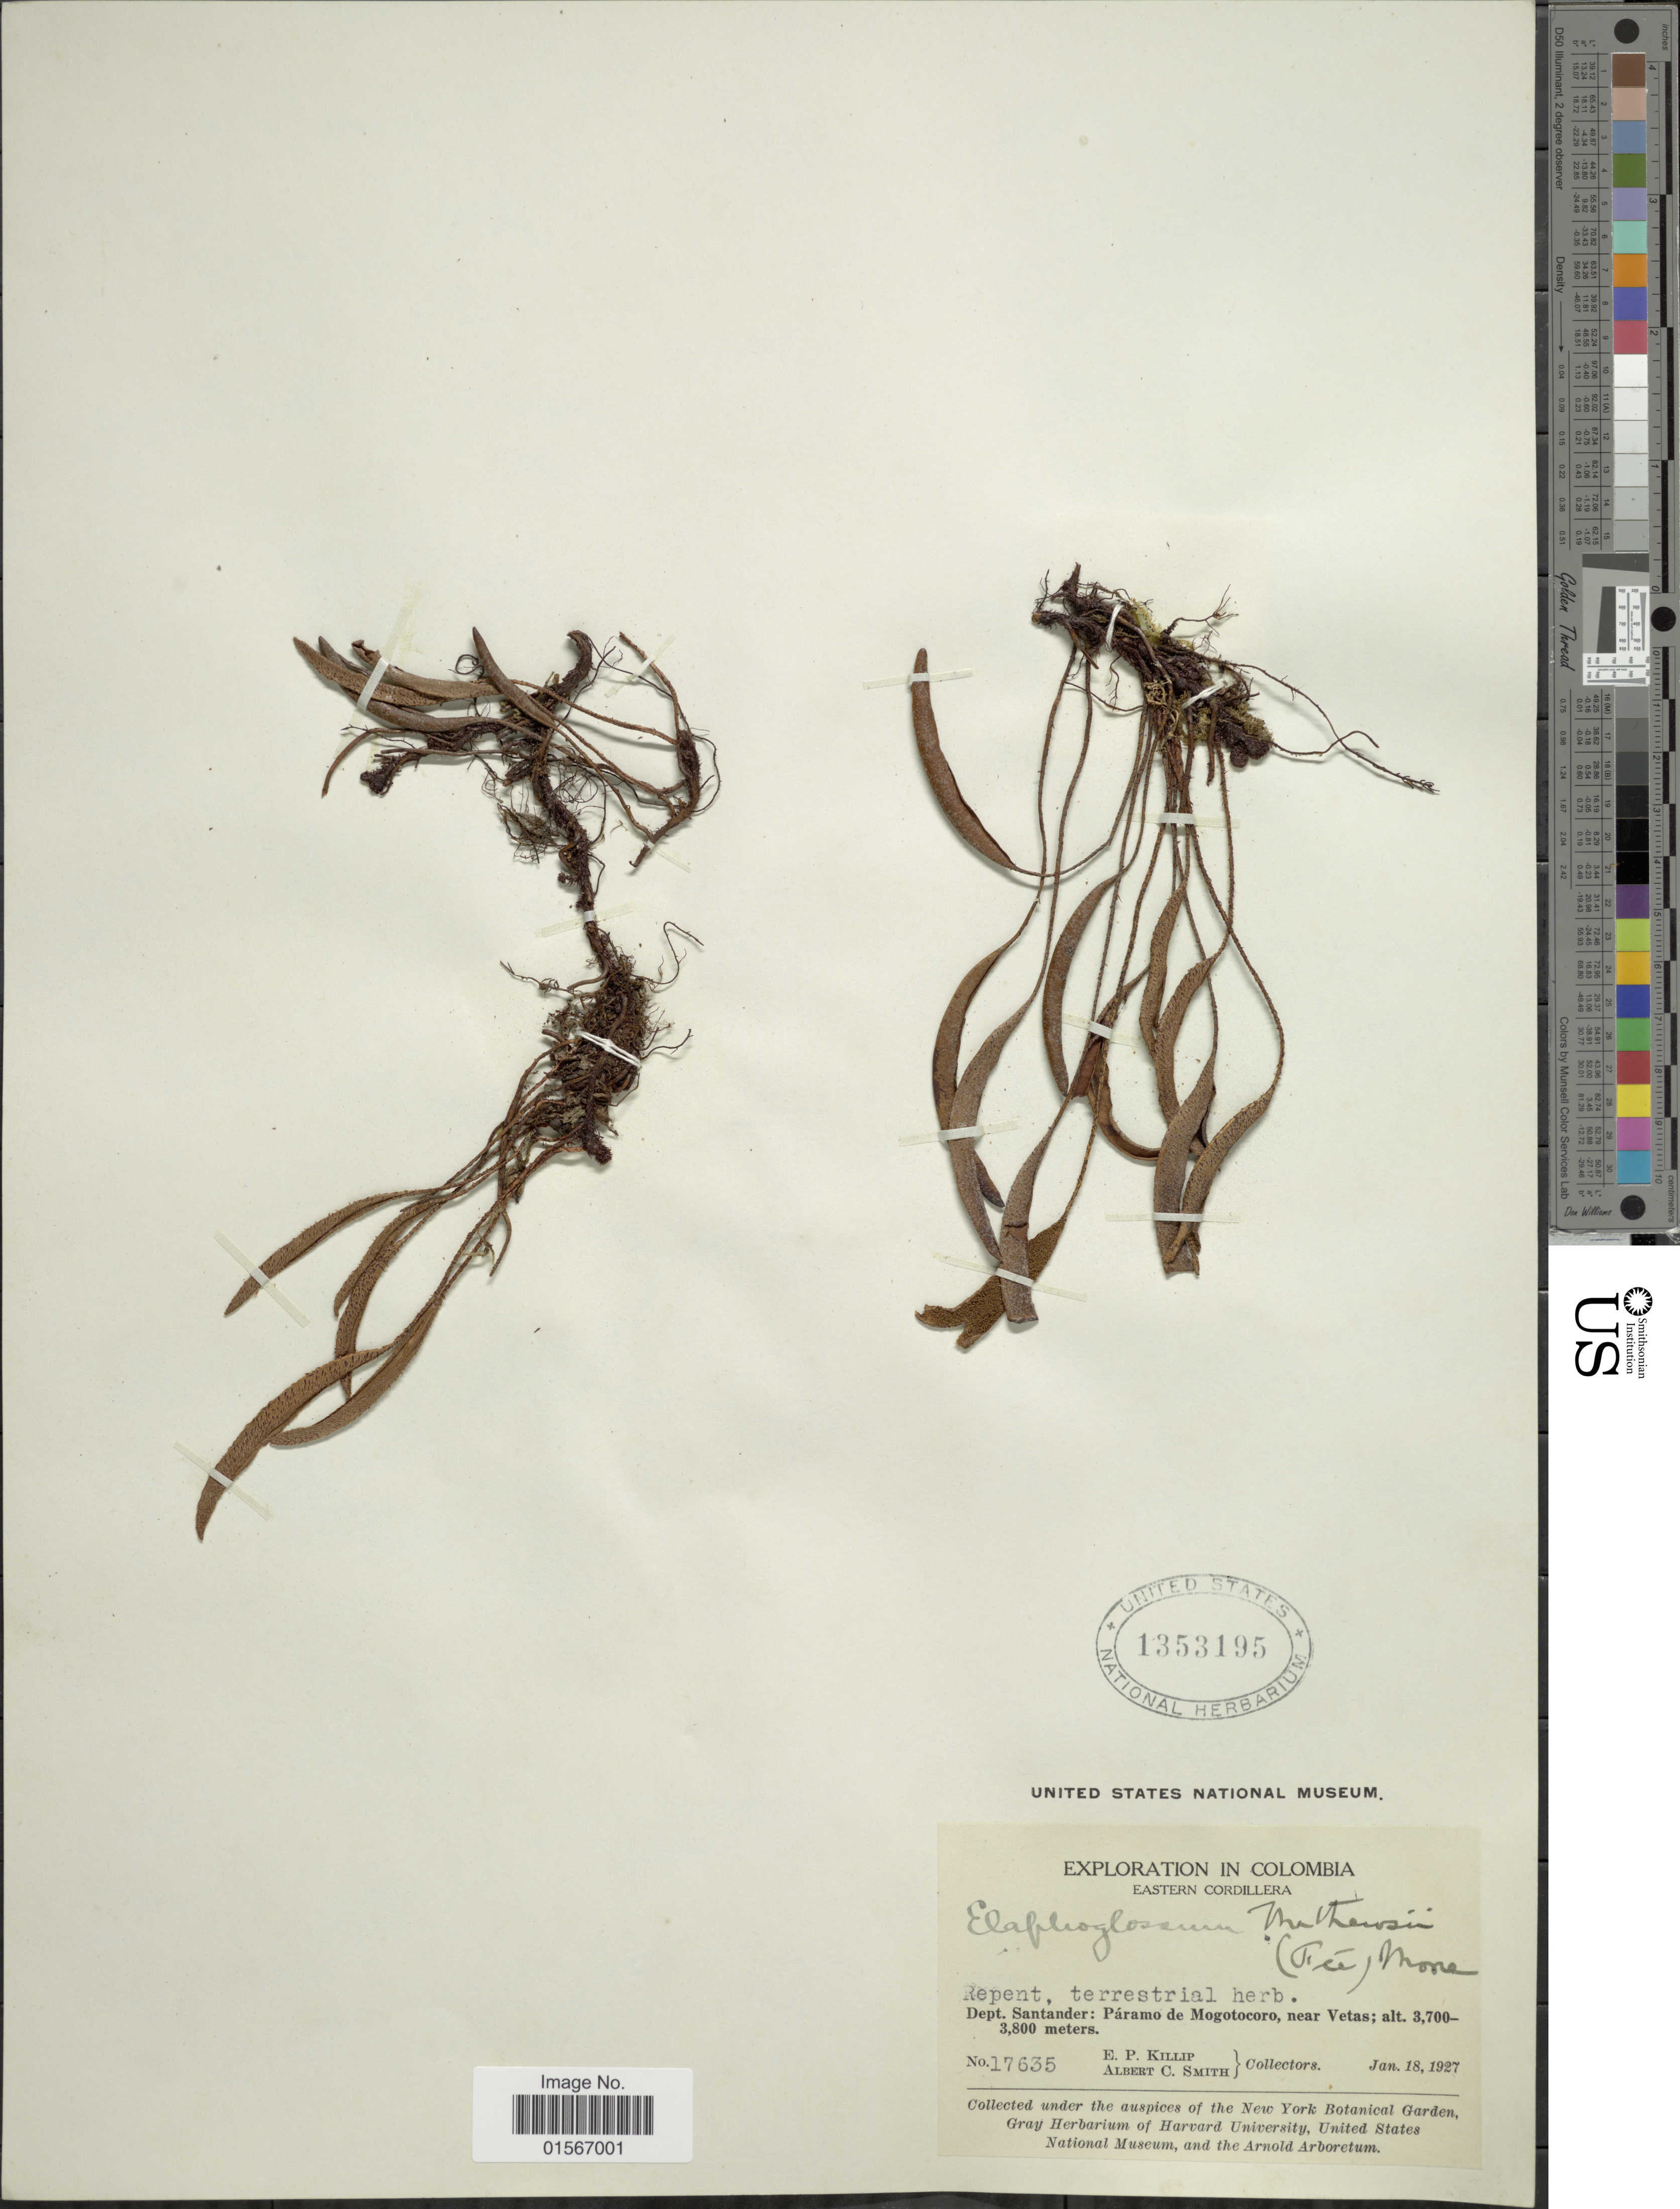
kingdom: Plantae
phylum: Tracheophyta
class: Polypodiopsida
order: Polypodiales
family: Dryopteridaceae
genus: Elaphoglossum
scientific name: Elaphoglossum mathewsii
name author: (Fée) T. Moore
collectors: E. P. Killip & A. C. Smith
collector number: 17635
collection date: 1927-01-18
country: Colombia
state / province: Santander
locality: Eastern Cordillera, Dept. Santander: Páramo de Mogotocoro, near Vetas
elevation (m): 3700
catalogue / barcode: US 1353195